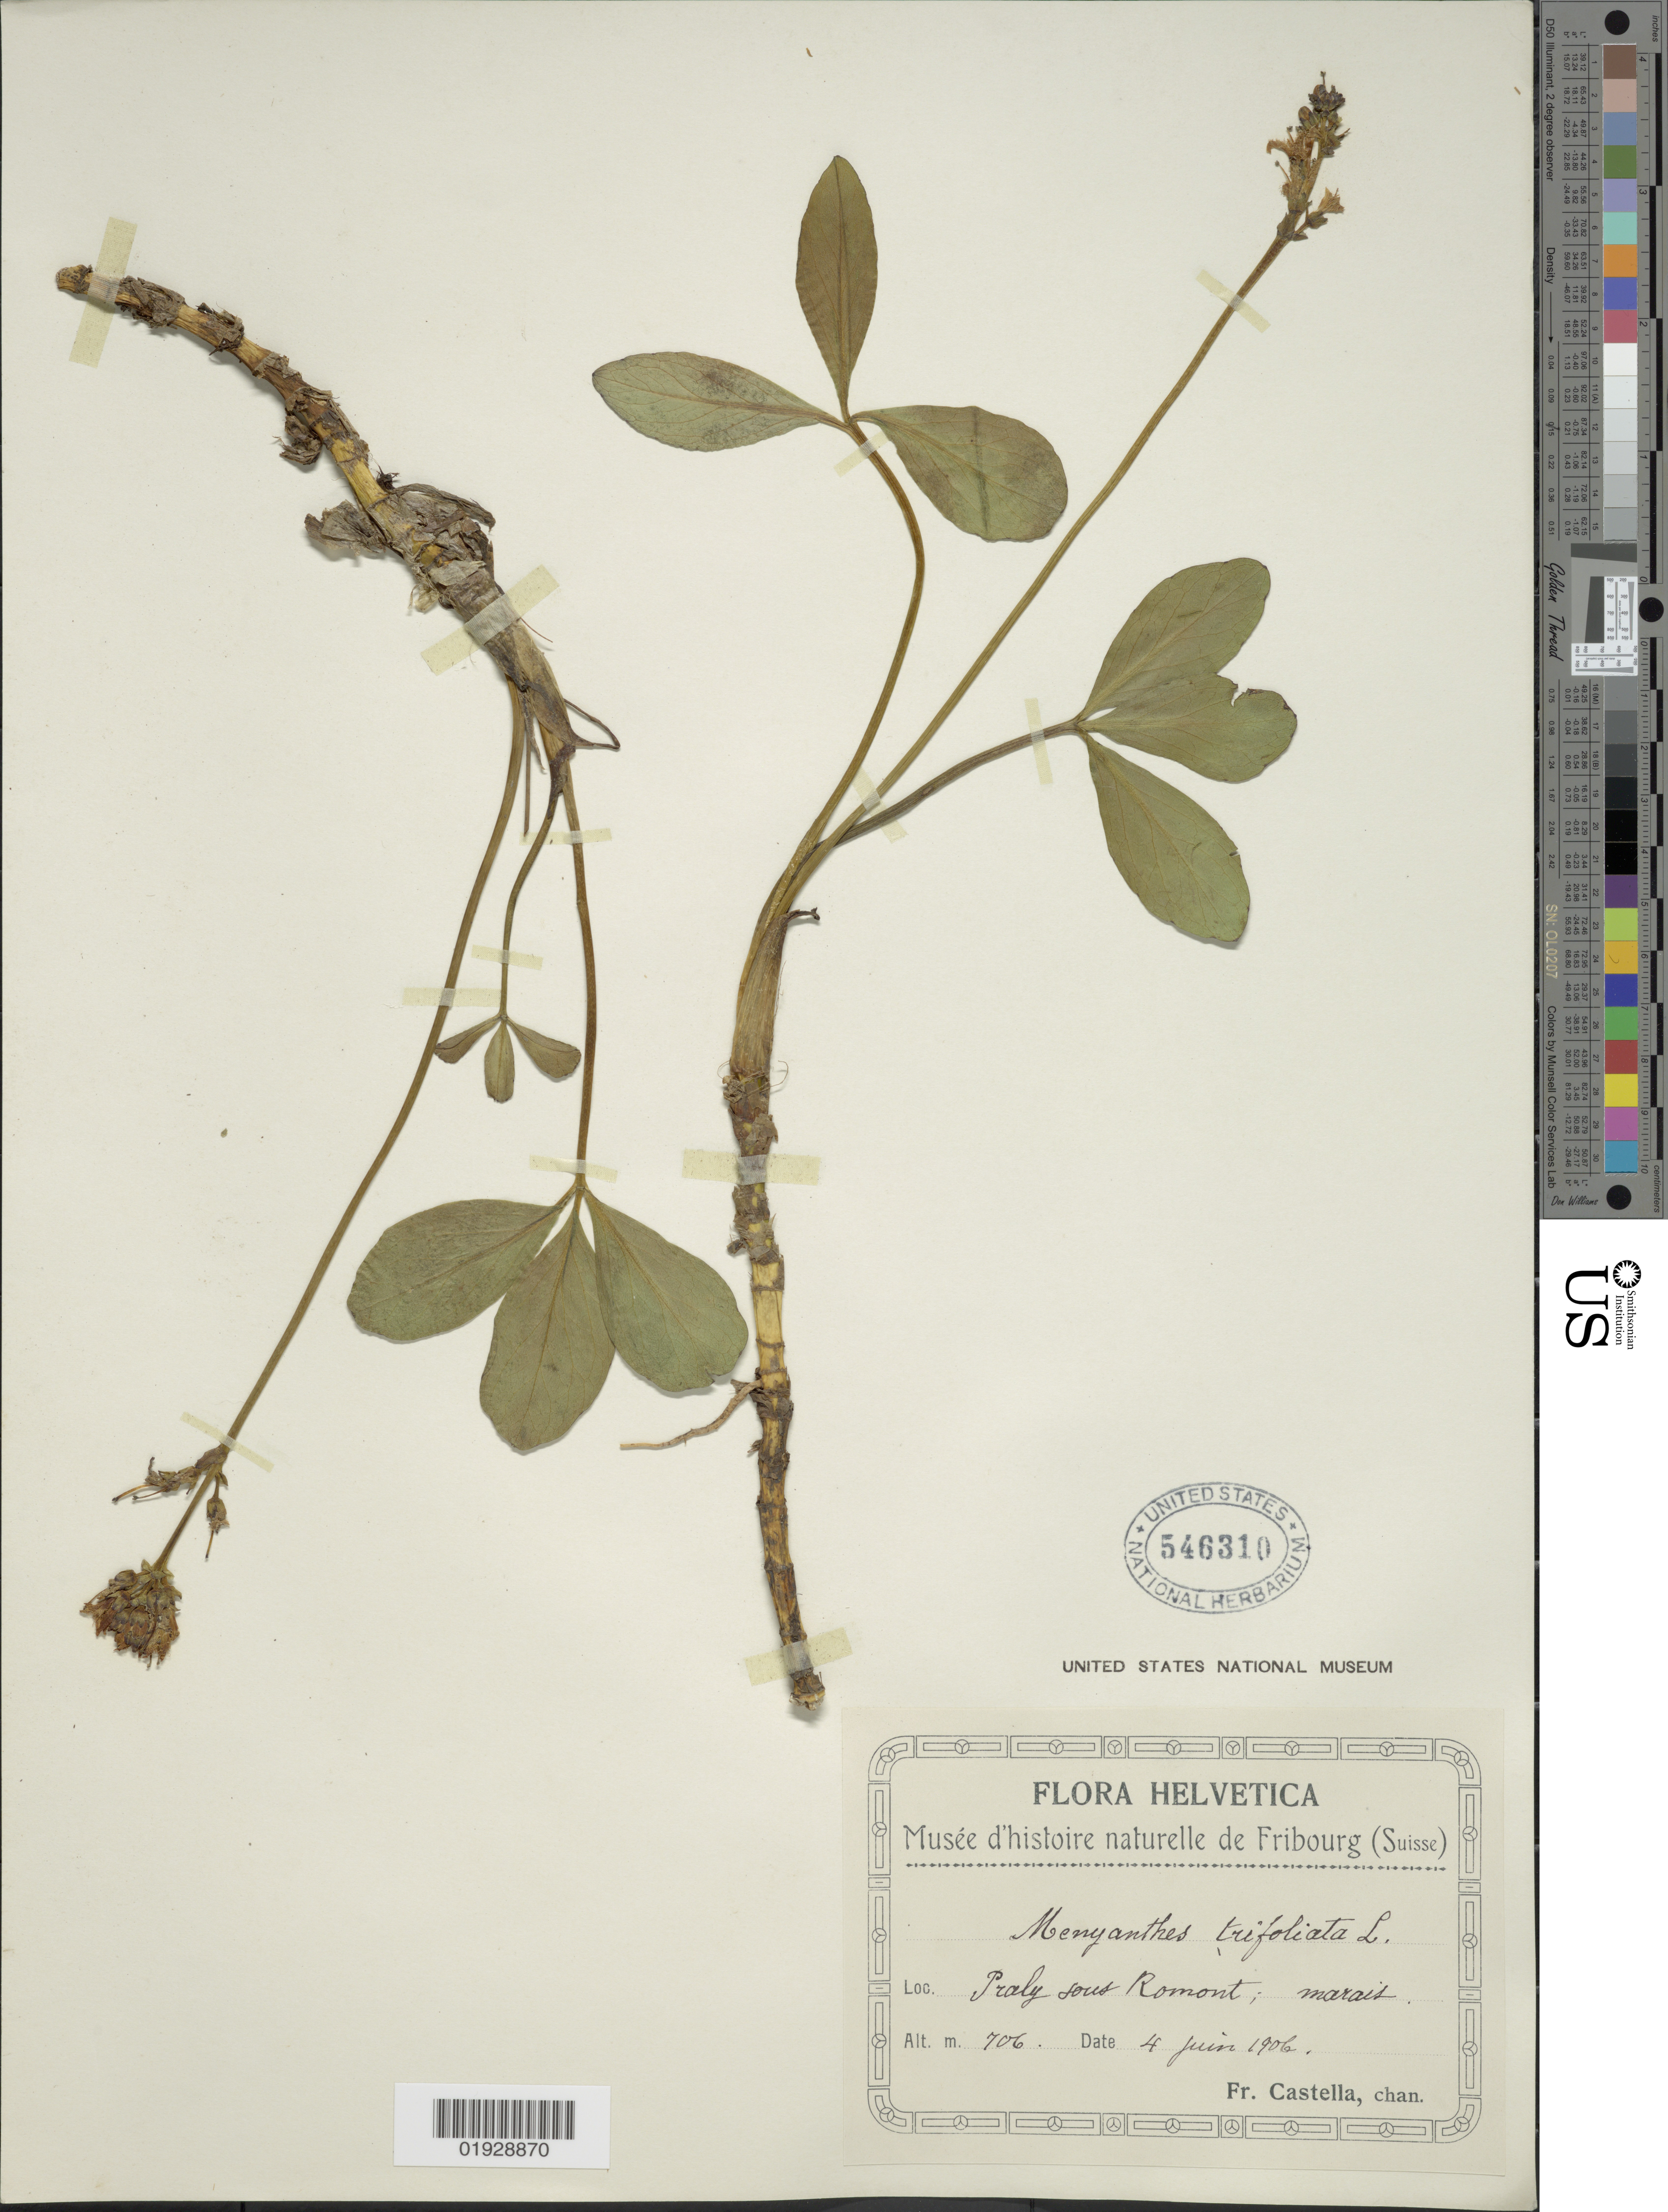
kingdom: Plantae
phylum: Tracheophyta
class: Magnoliopsida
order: Asterales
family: Menyanthaceae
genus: Menyanthes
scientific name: Menyanthes trifoliata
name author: L.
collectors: Fr. Castella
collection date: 1906-06-04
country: Switzerland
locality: Helvetica, Praly sous Romont .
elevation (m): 706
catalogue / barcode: US 546310